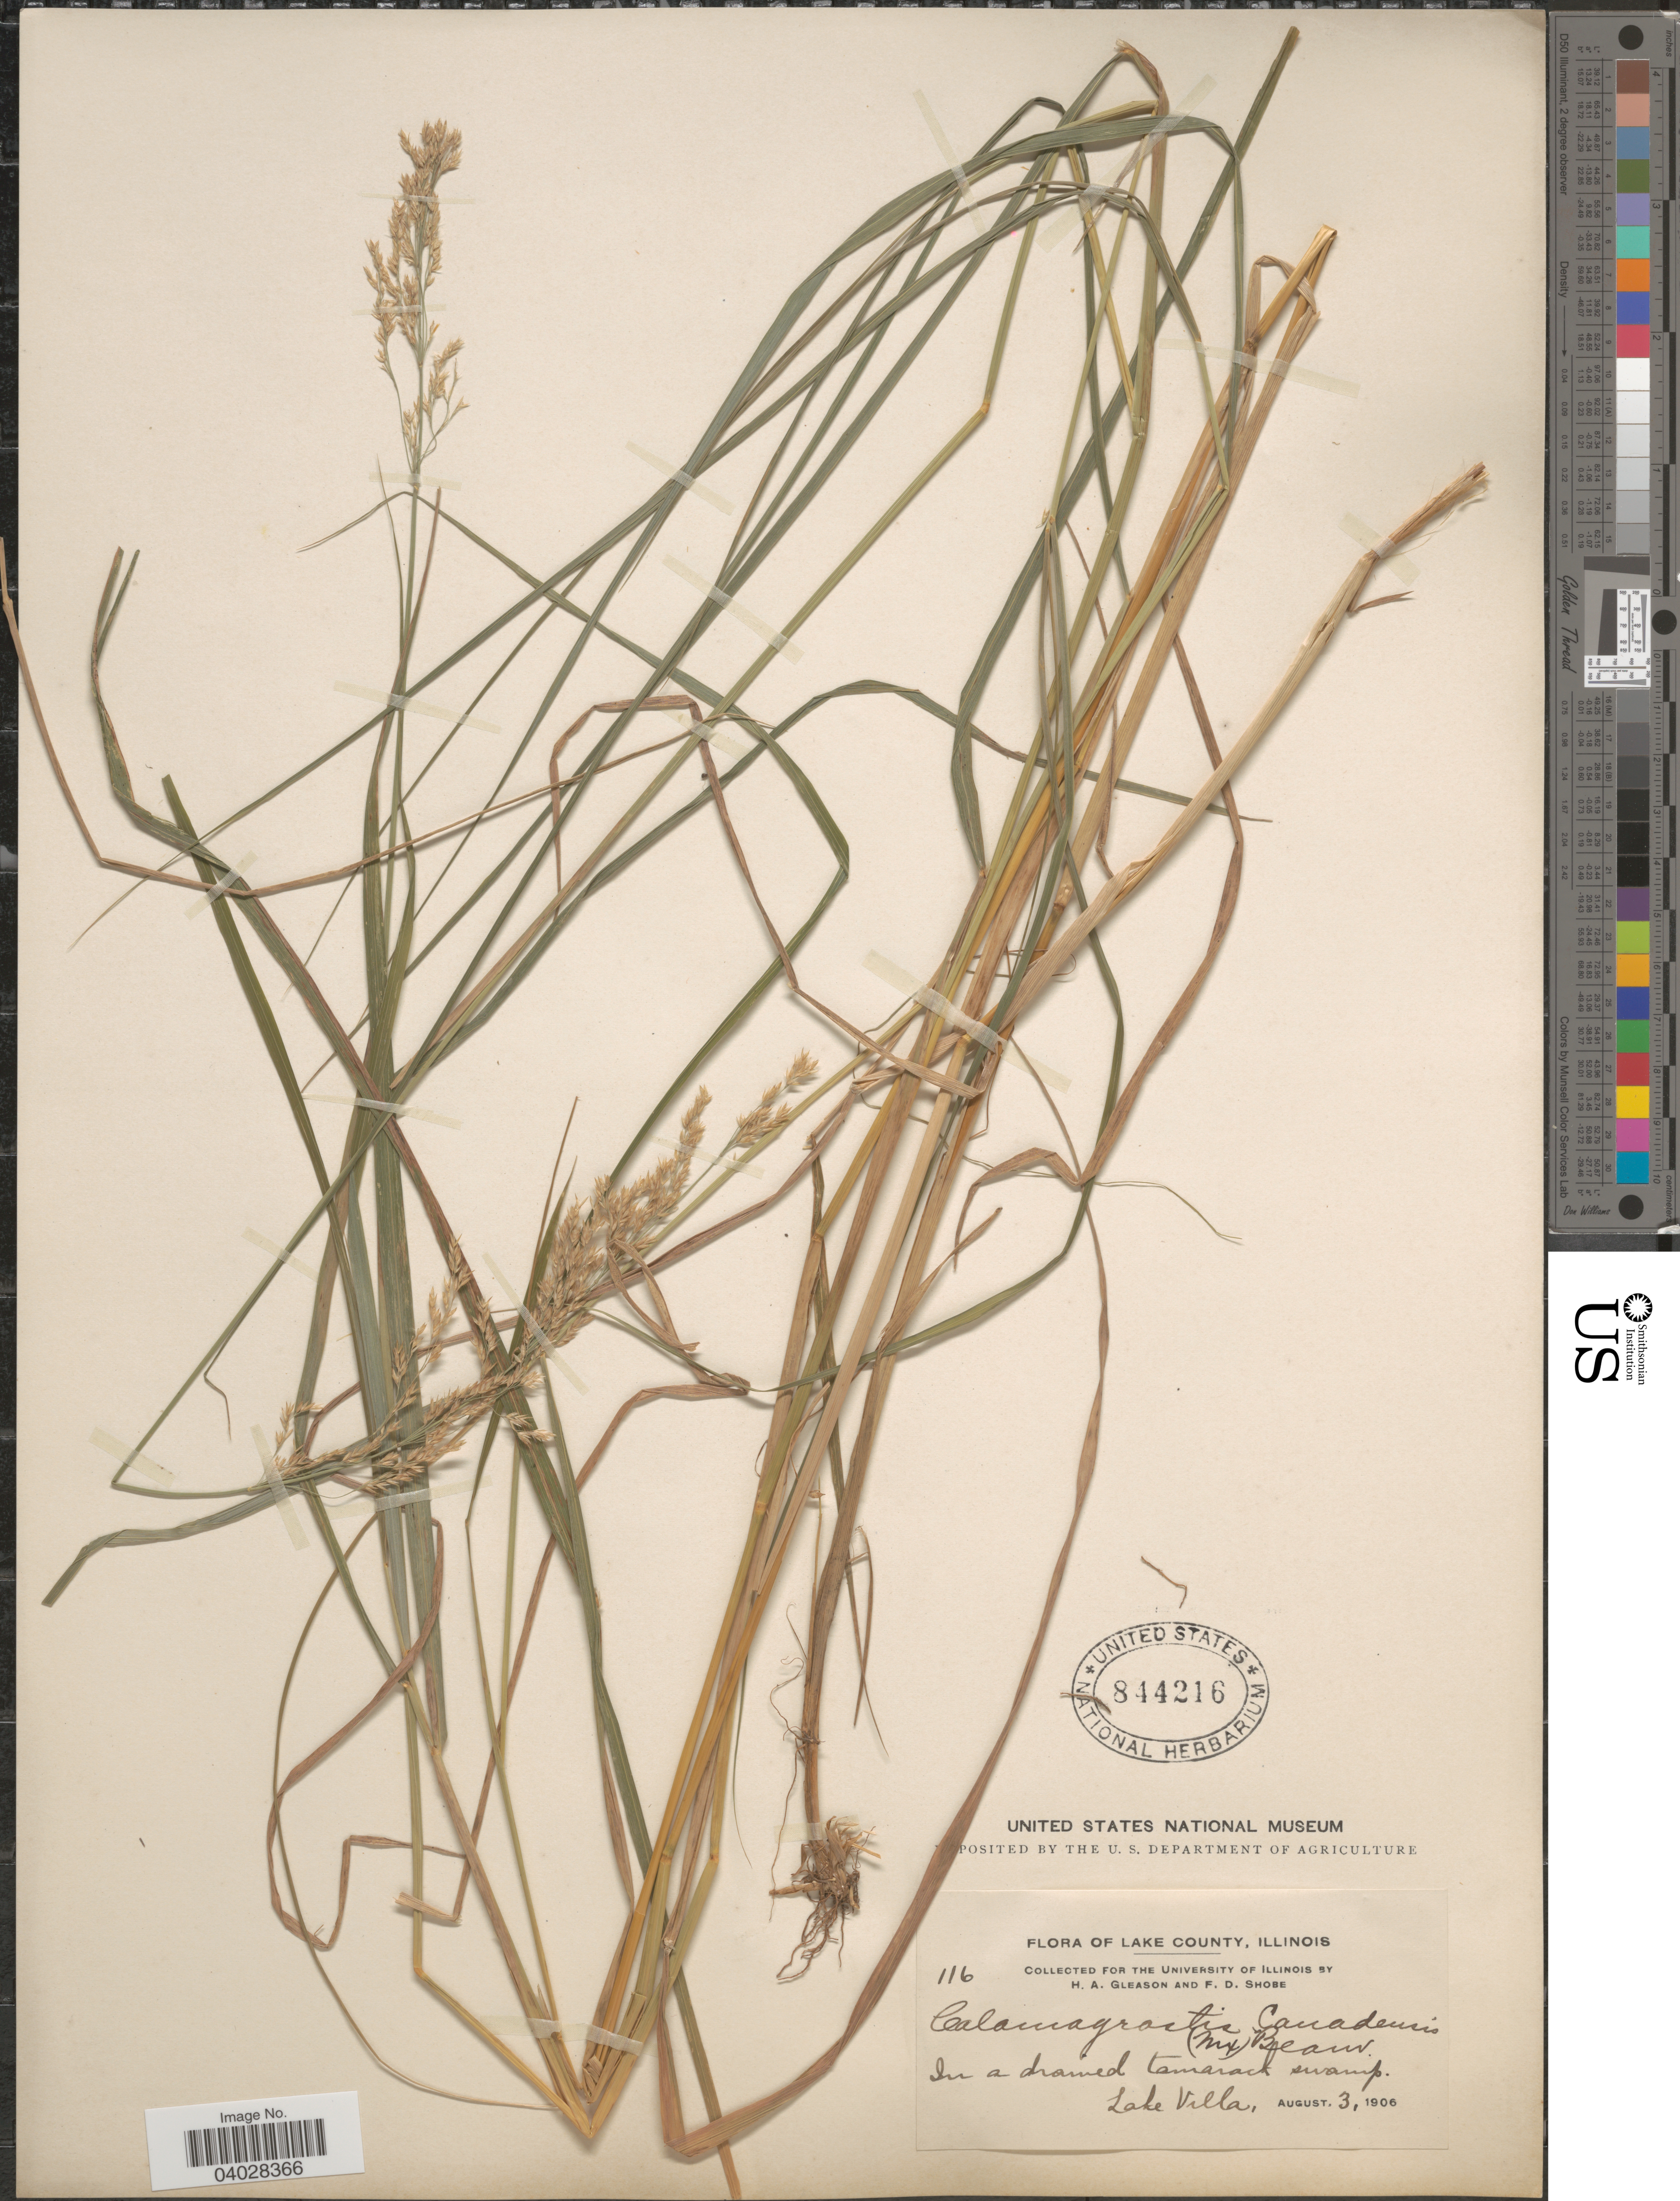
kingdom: Plantae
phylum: Tracheophyta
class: Liliopsida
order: Poales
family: Poaceae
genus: Calamagrostis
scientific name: Calamagrostis canadensis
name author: (Michx.) P. Beauv.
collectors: H. A. Gleason & F. Shobe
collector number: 116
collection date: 1906-08-03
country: United States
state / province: Illinois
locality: Lake County. Lake Villa.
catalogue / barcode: US 844216